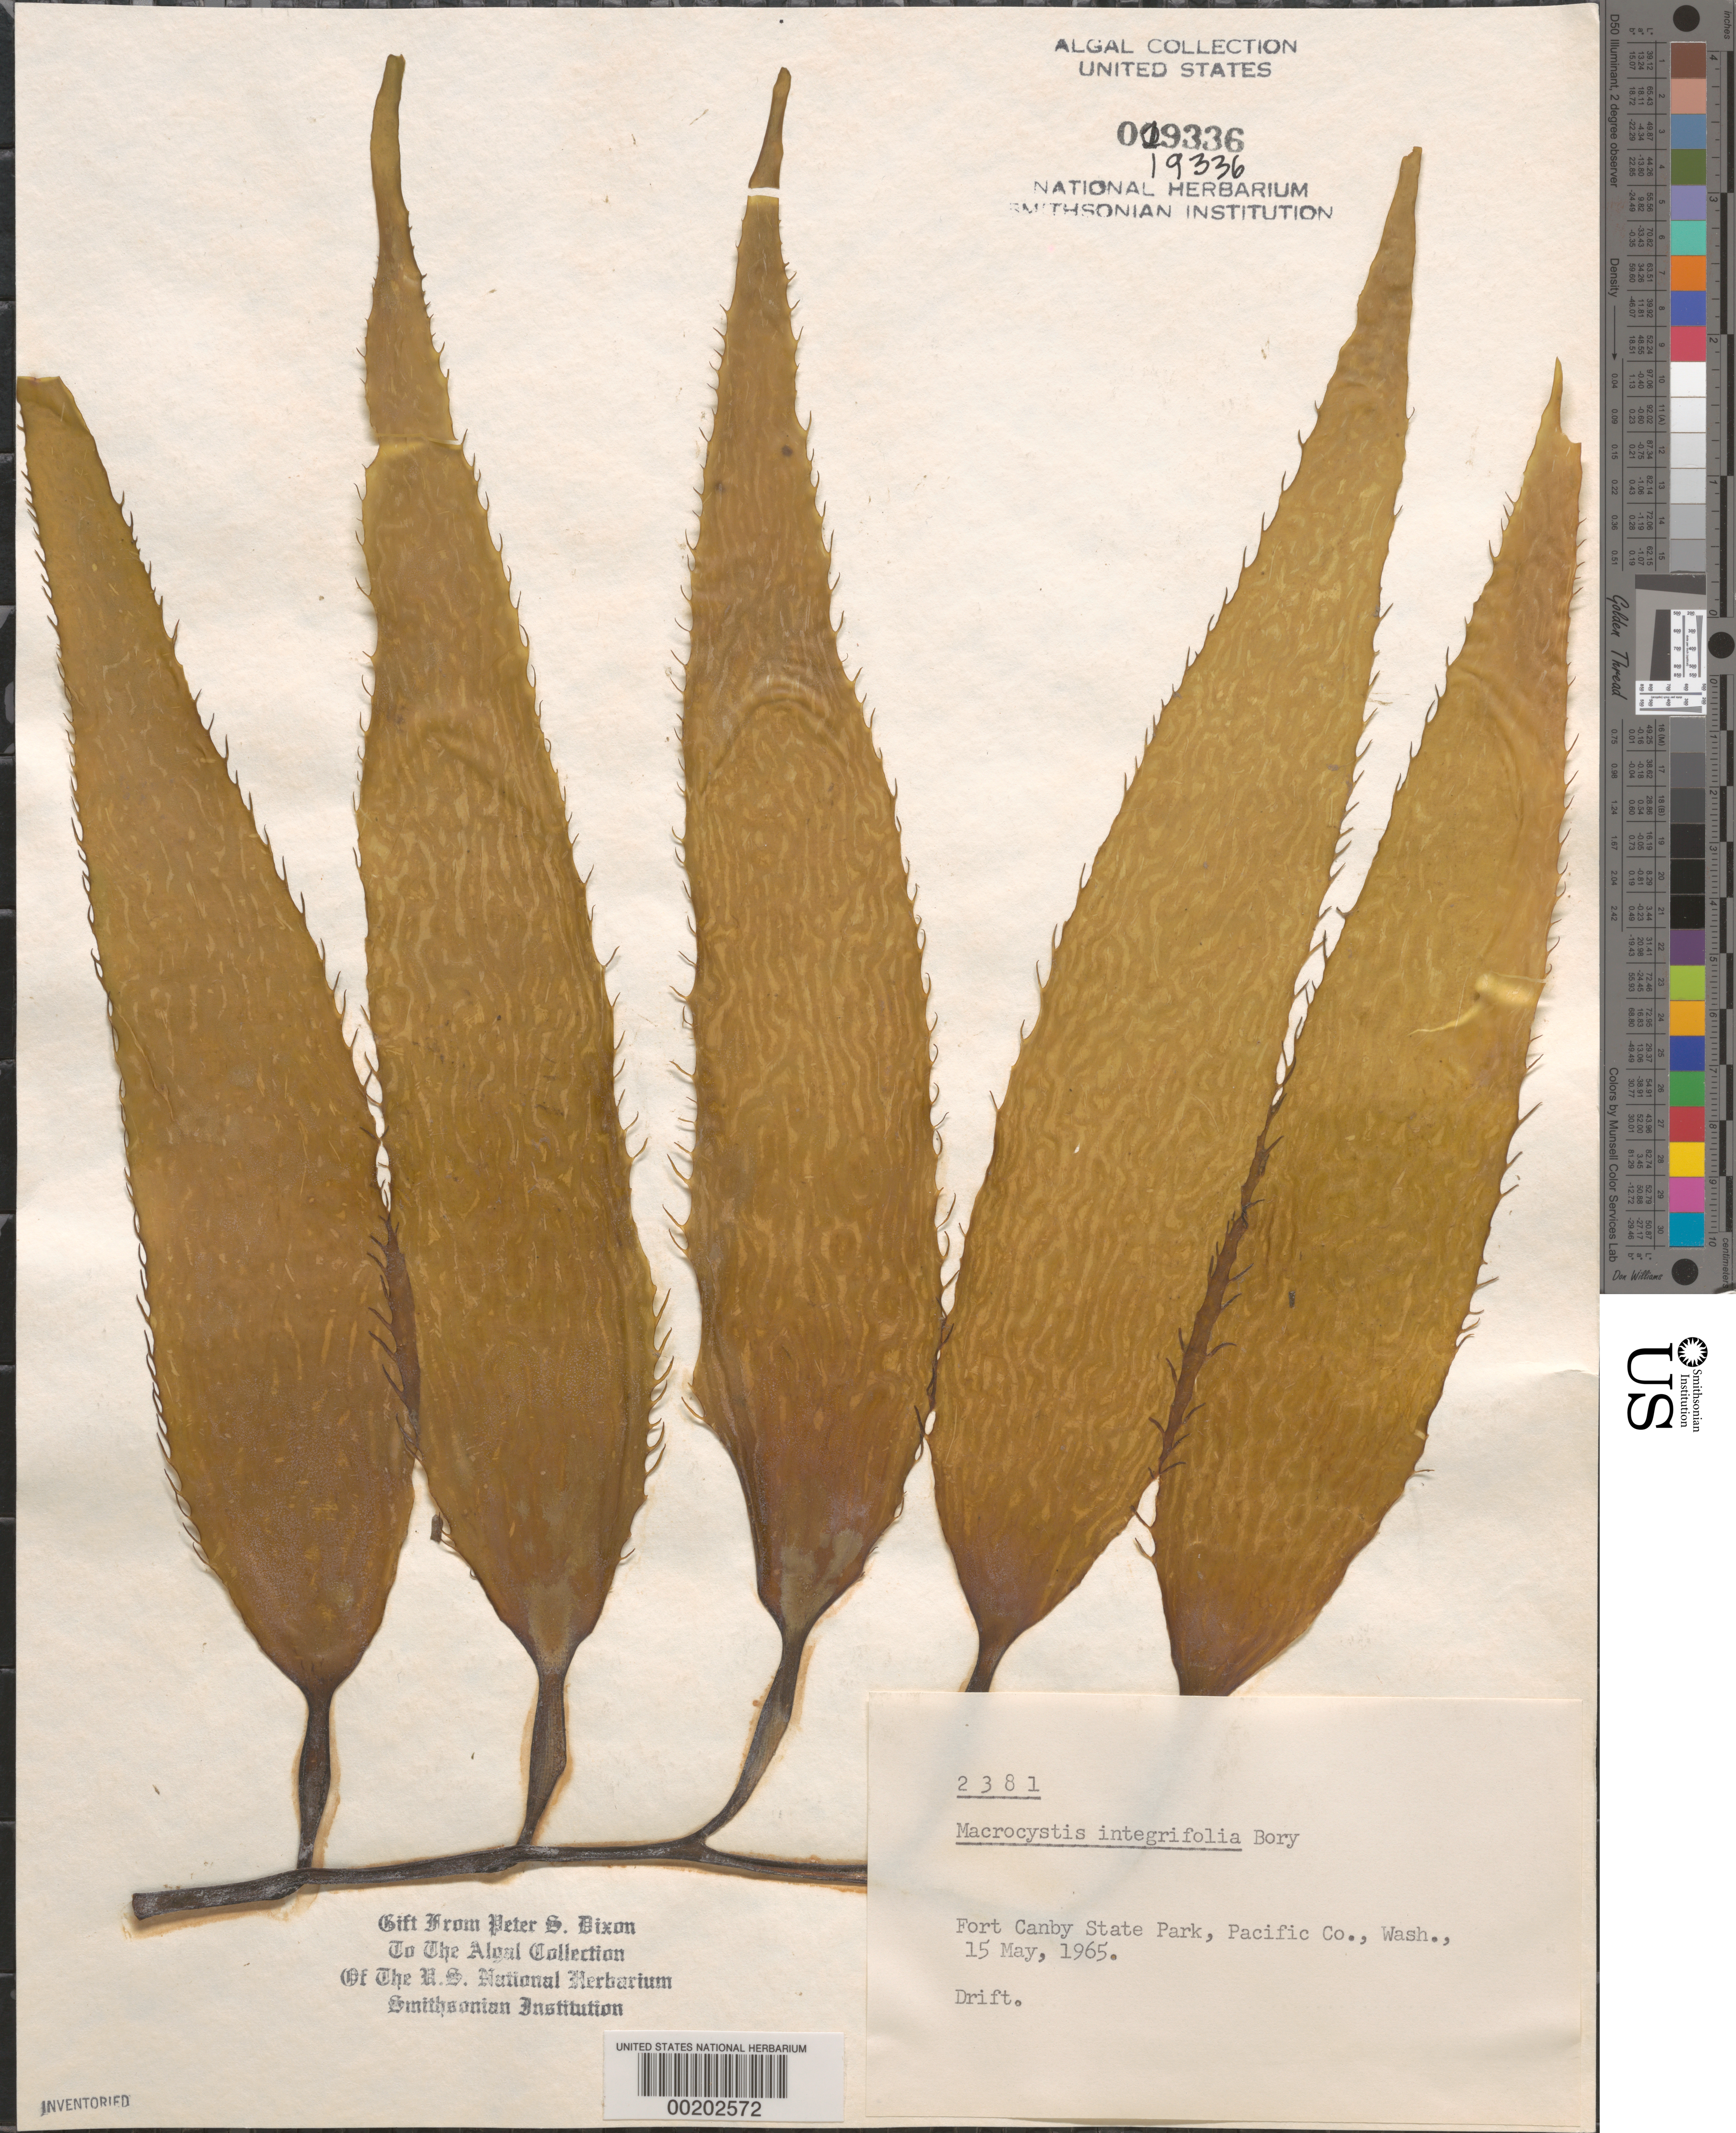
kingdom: Chromista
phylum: Ochrophyta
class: Phaeophyceae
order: Laminariales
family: Laminariaceae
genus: Macrocystis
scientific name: Macrocystis pyrifera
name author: (L.) C. Agardh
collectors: P. S. Dixon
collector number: PSD 2381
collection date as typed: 15 May 1965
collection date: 1965-05-15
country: United States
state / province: Washington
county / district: Pacific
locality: Fort Canby State Park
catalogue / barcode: US 19336